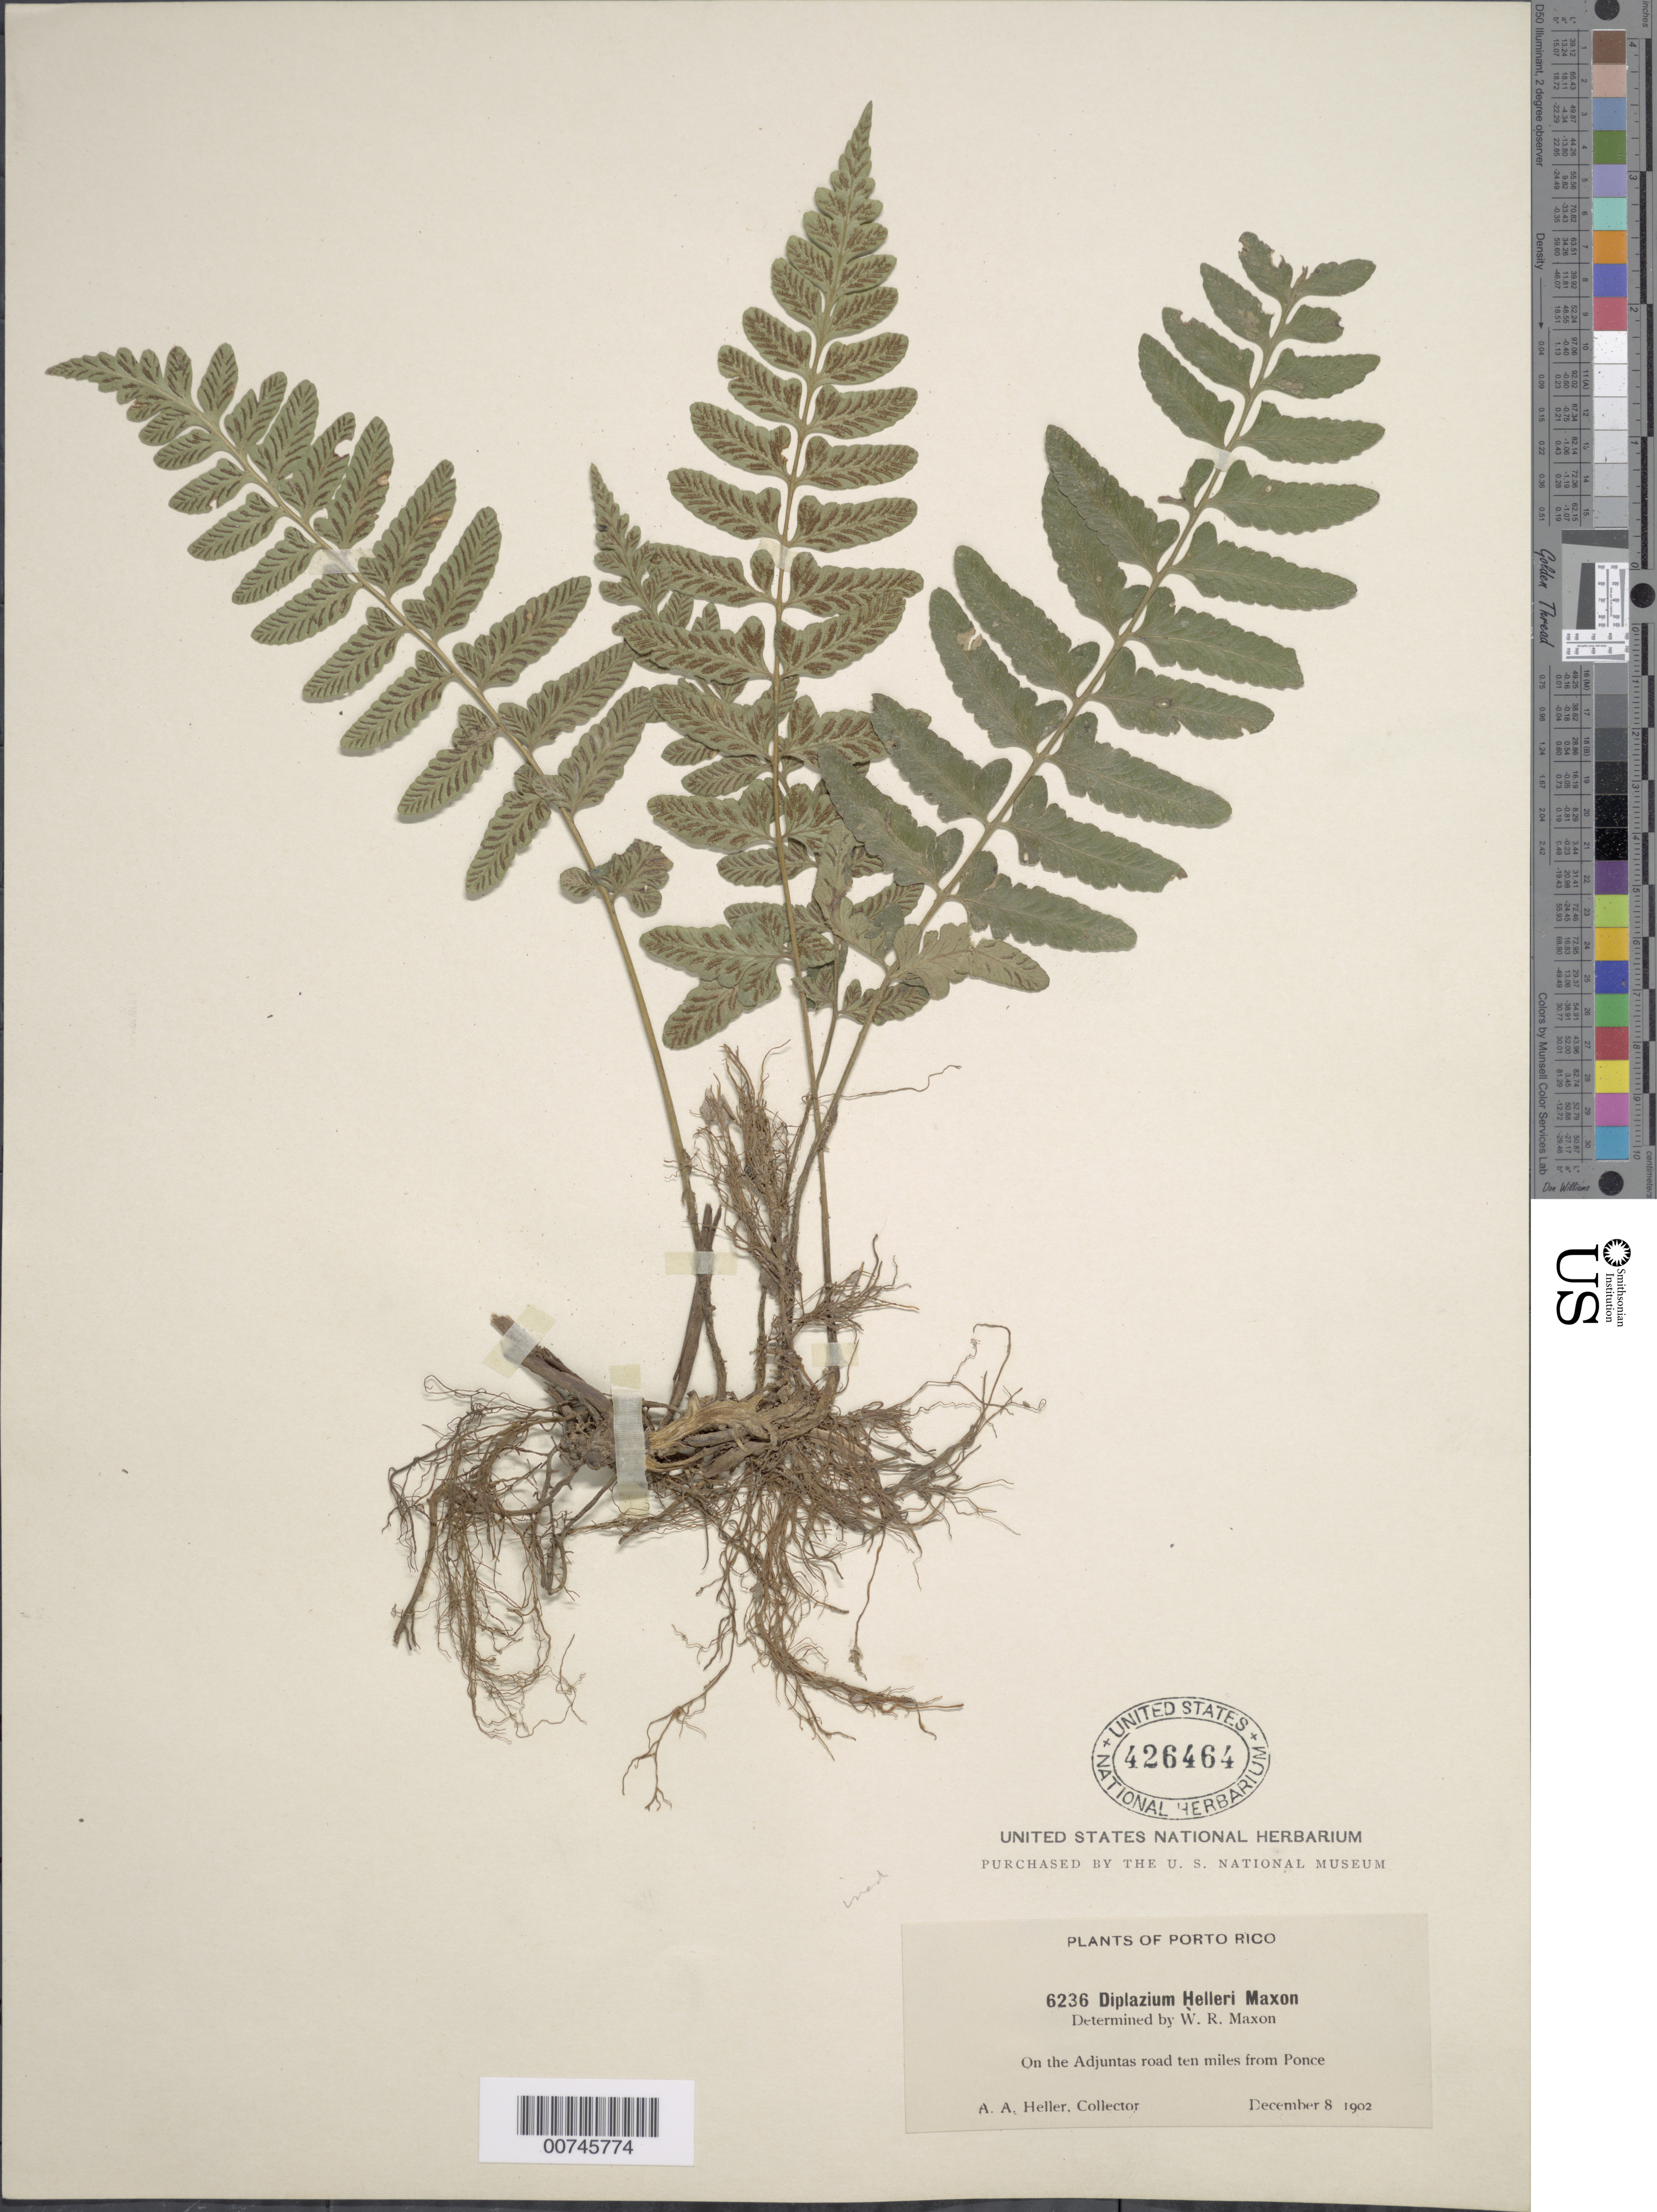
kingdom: Plantae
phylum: Tracheophyta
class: Polypodiopsida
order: Polypodiales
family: Athyriaceae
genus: Diplazium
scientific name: Diplazium unilobum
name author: (Poir.) Hieron.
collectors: A. A. Heller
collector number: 6236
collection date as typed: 08 Dec 1902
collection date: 1902-12-08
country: Puerto Rico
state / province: Ponce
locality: On the Adjuntas road ten miles from Ponce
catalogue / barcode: US 426464